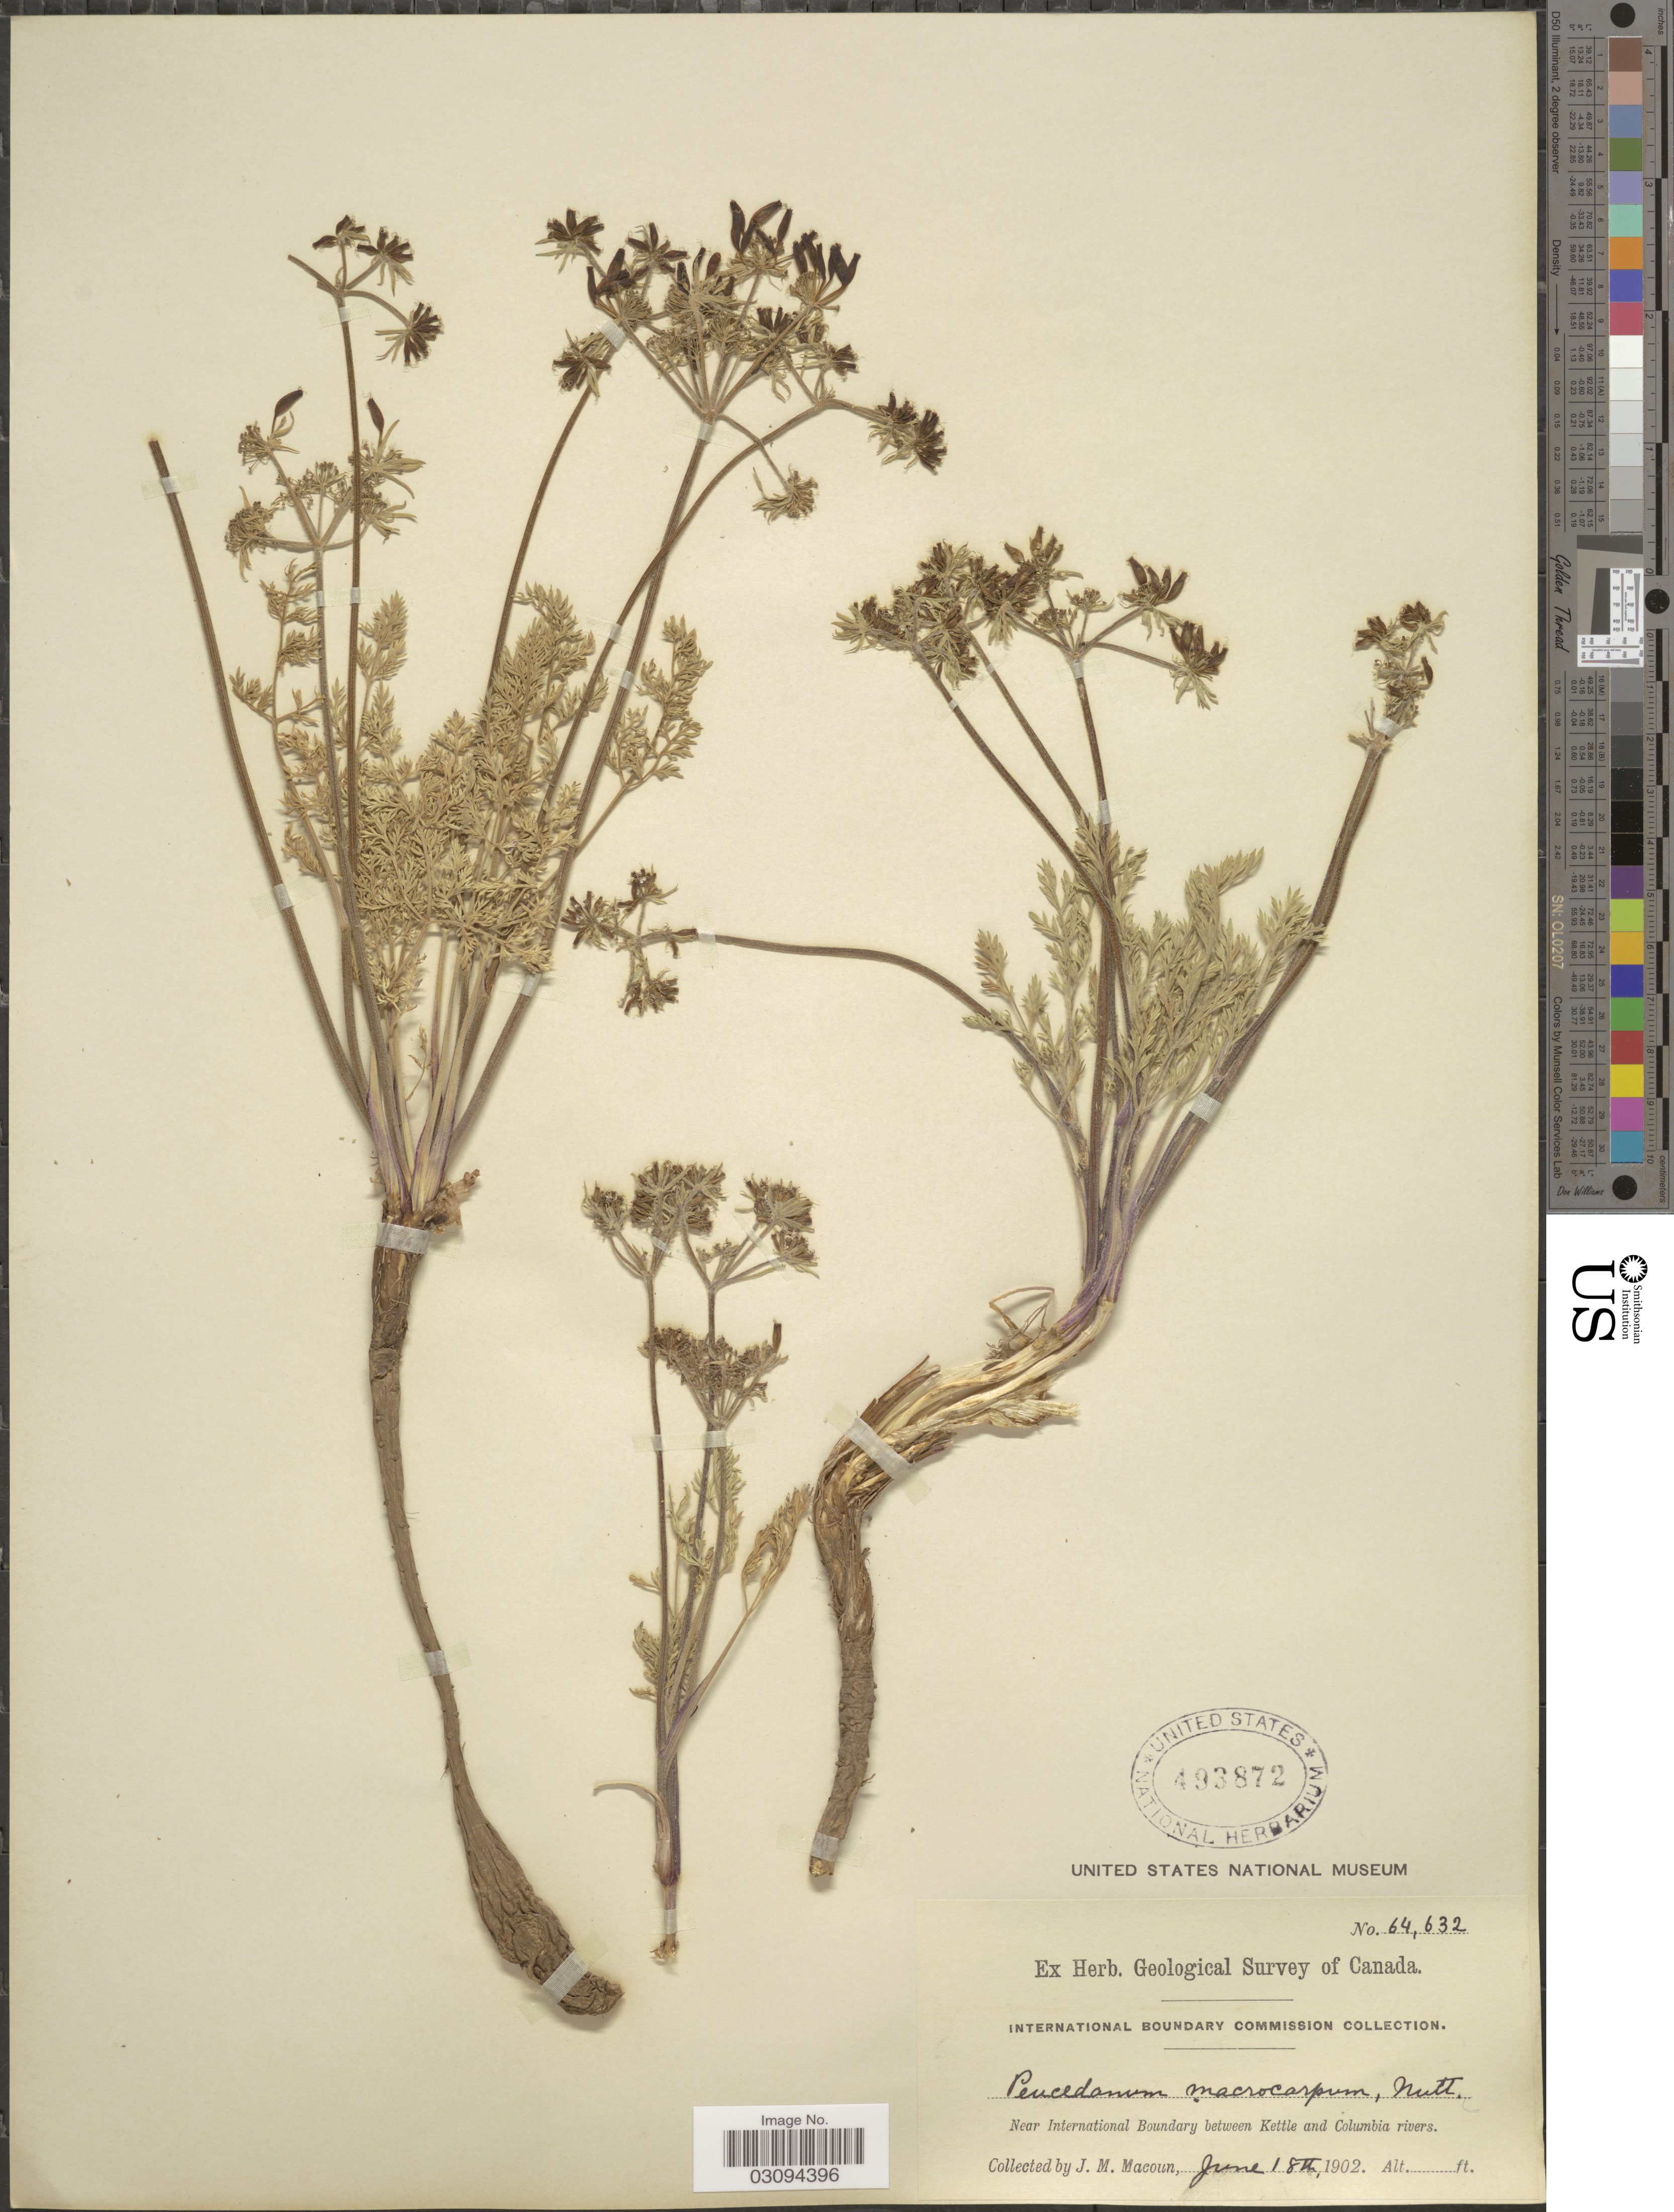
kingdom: Plantae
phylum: Tracheophyta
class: Magnoliopsida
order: Apiales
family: Apiaceae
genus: Lomatium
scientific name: Lomatium macrocarpum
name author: (Hook. et al.) J.M. Coult. & Rose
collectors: J. M. Macoun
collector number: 64632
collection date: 1902-06-18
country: Canada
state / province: British Columbia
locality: Near International Boundary between Kettle and Columbia rivers.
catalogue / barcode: US 493872